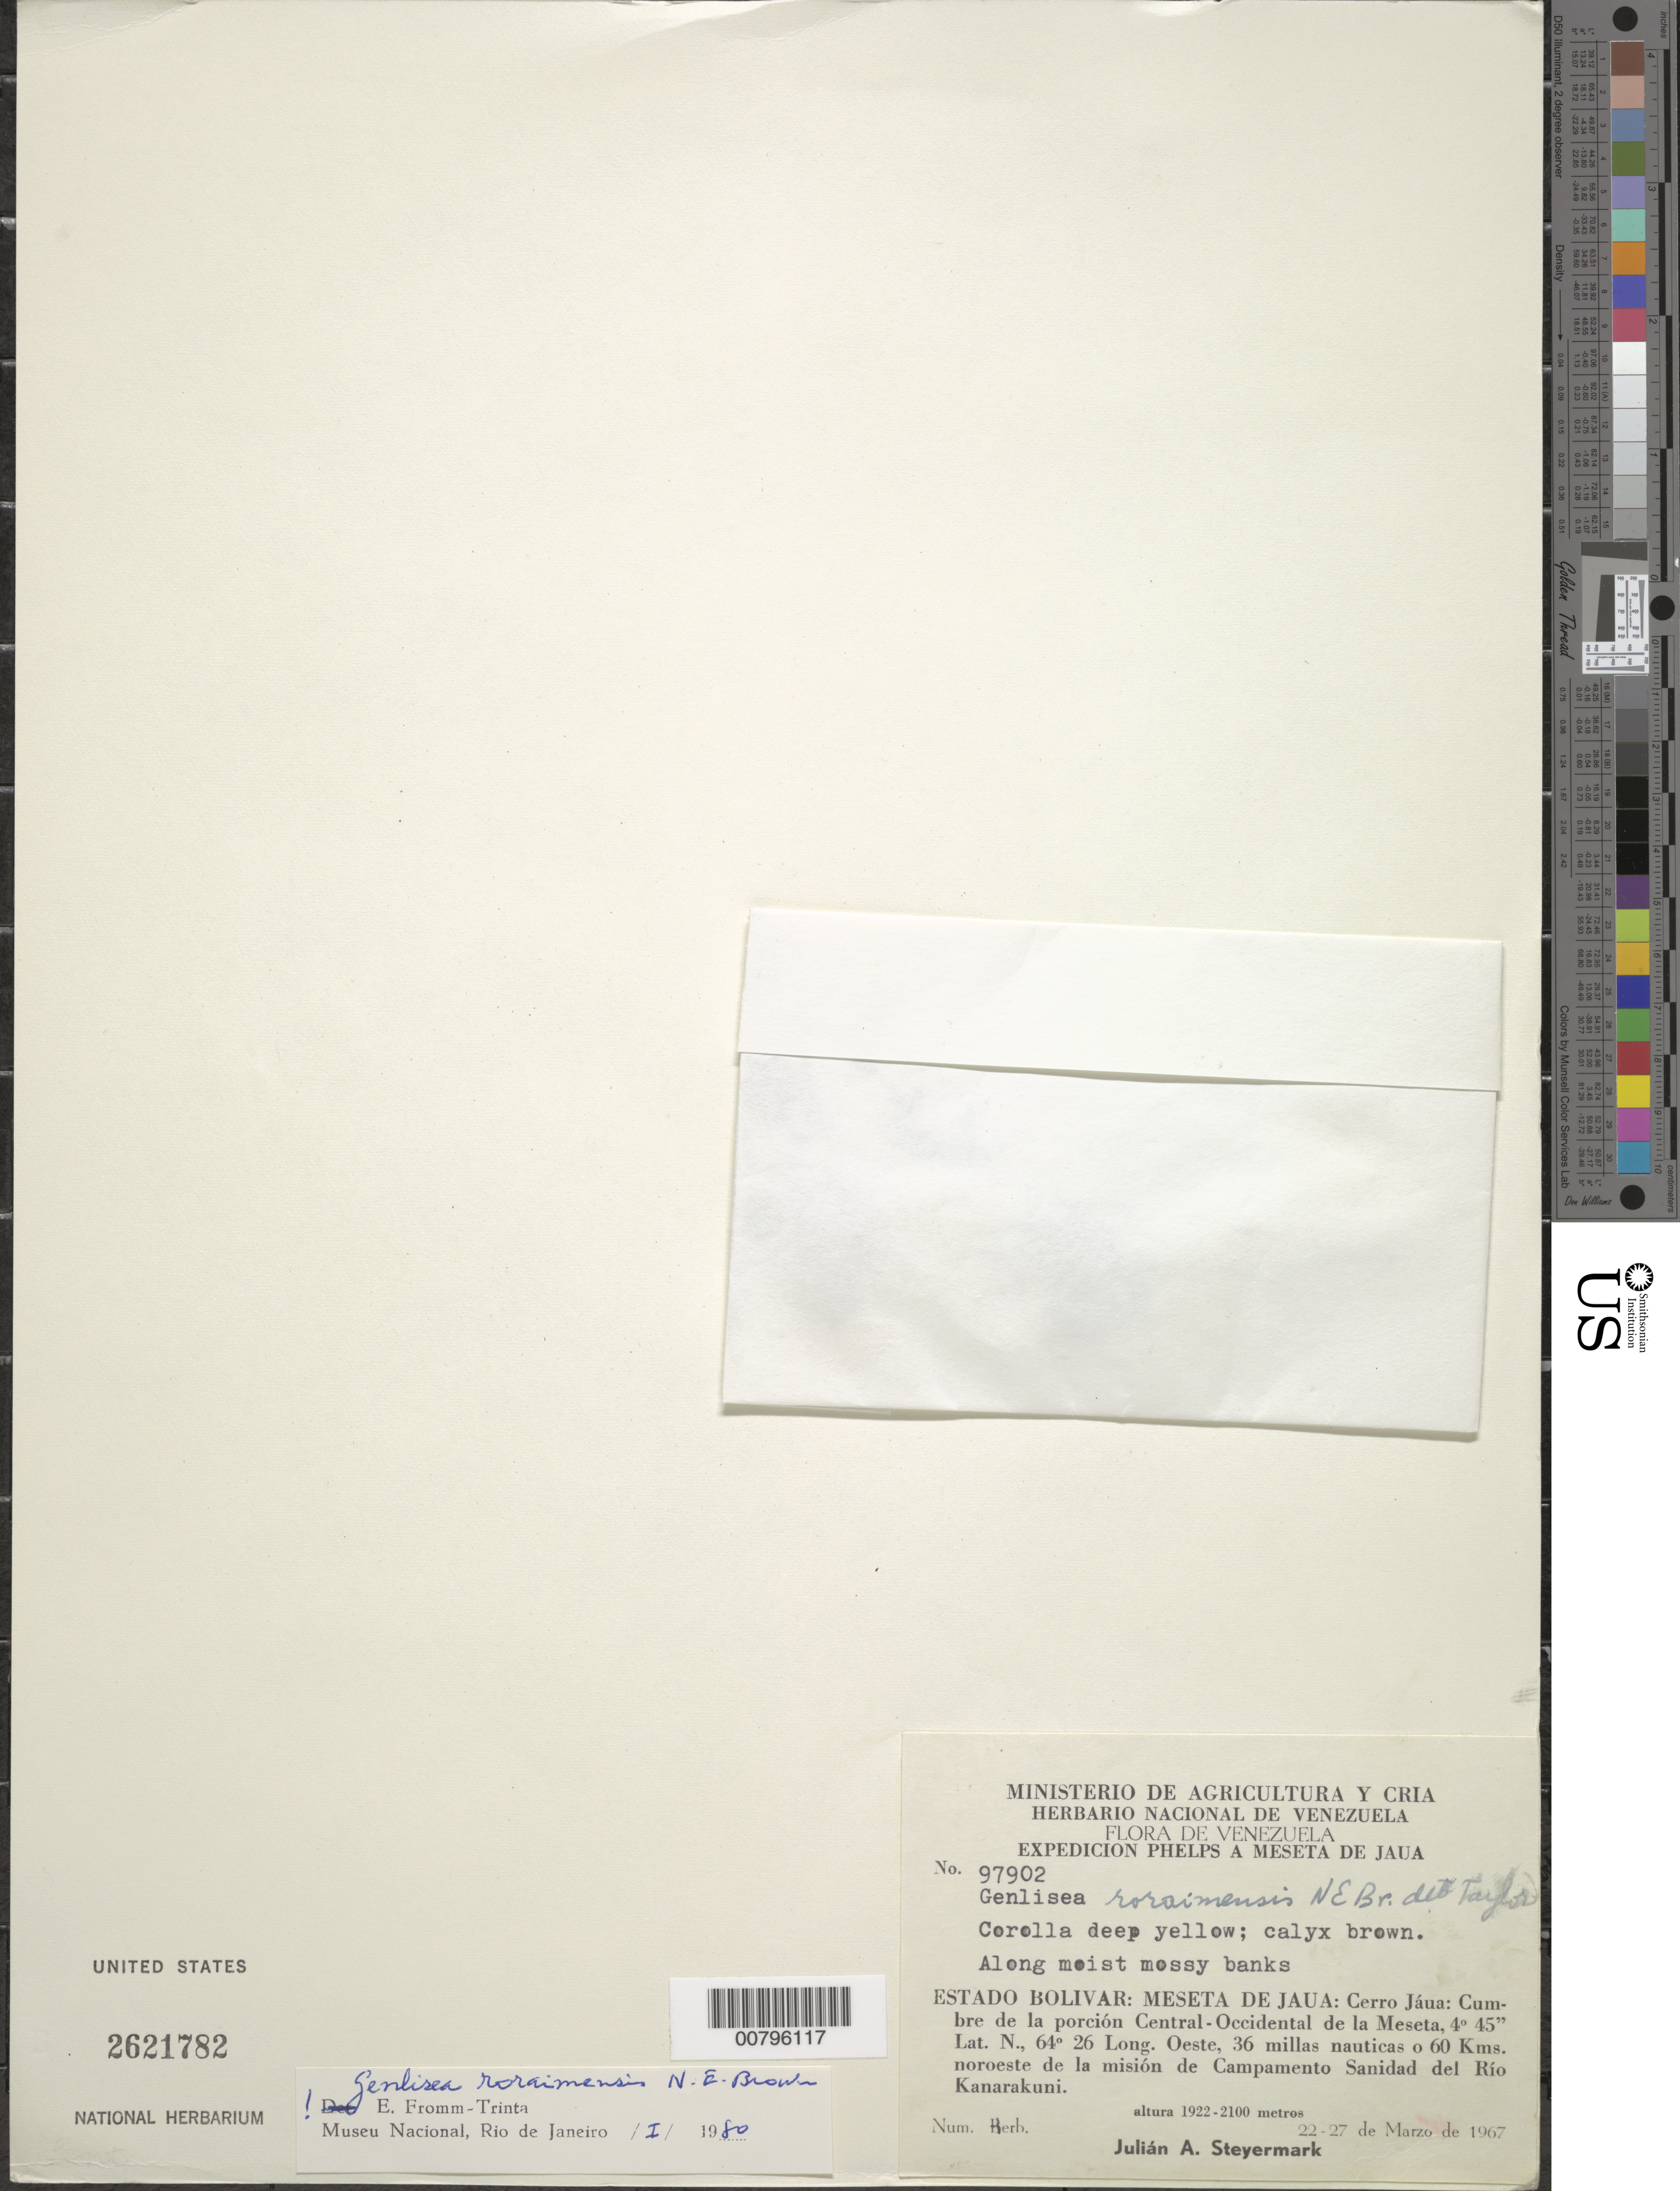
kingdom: Plantae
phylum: Tracheophyta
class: Magnoliopsida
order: Lamiales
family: Lentibulariaceae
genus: Genlisea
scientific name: Genlisea roraimensis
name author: N.E. Br.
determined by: Fromm-Trinta, E.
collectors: J. Steyermark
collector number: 97902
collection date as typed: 22-Mar-67 to 27-Mar-67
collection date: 1967-03-22/1967-03-27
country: Venezuela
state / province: Bolívar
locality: Meseta del Jaua: Cerro Jáua, cumbre de la porcion Central-Occidental de la Meseta, 36 millas nauticas o 60 km NO de la mision de Campamento Sanidad del Río Kanarakuni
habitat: Moist mossy banks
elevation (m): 1922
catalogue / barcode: US 2621782